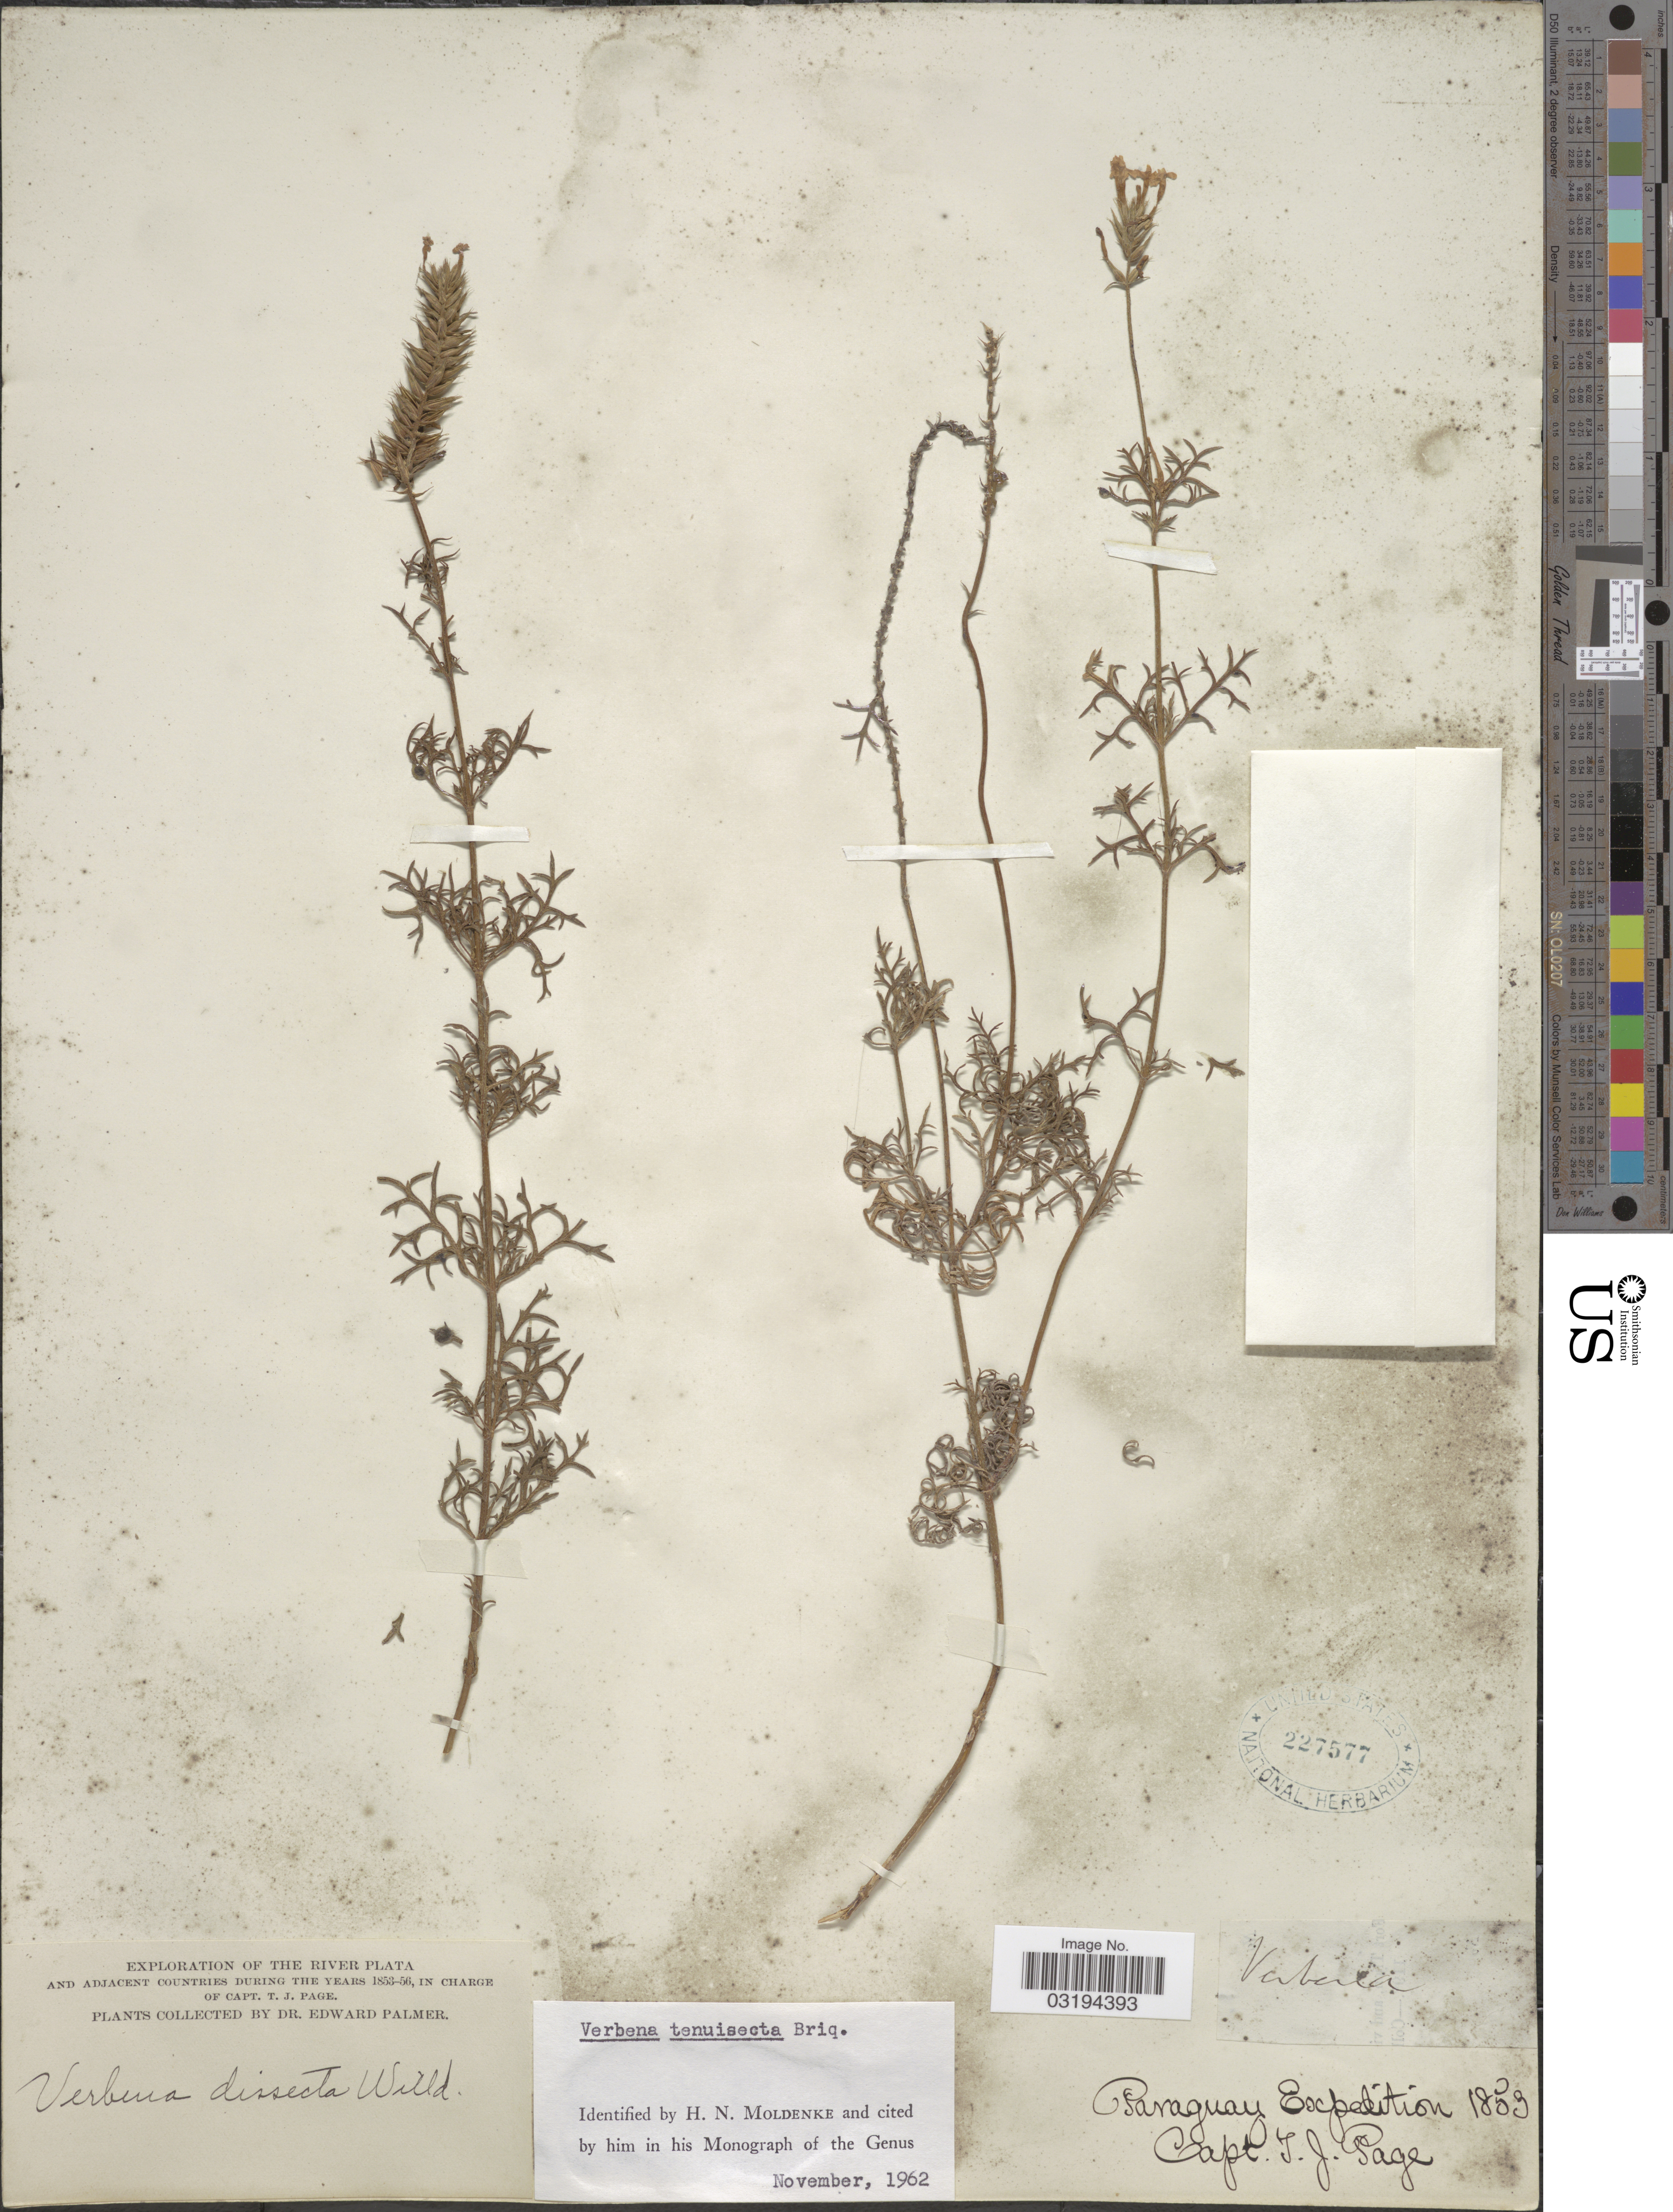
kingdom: Plantae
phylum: Tracheophyta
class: Magnoliopsida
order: Lamiales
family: Verbenaceae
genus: Verbena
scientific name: Verbena tenuisecta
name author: Briq.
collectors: E. Palmer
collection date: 1853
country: Paraguay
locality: The River Plata and adjacent countries.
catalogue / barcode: US 227577